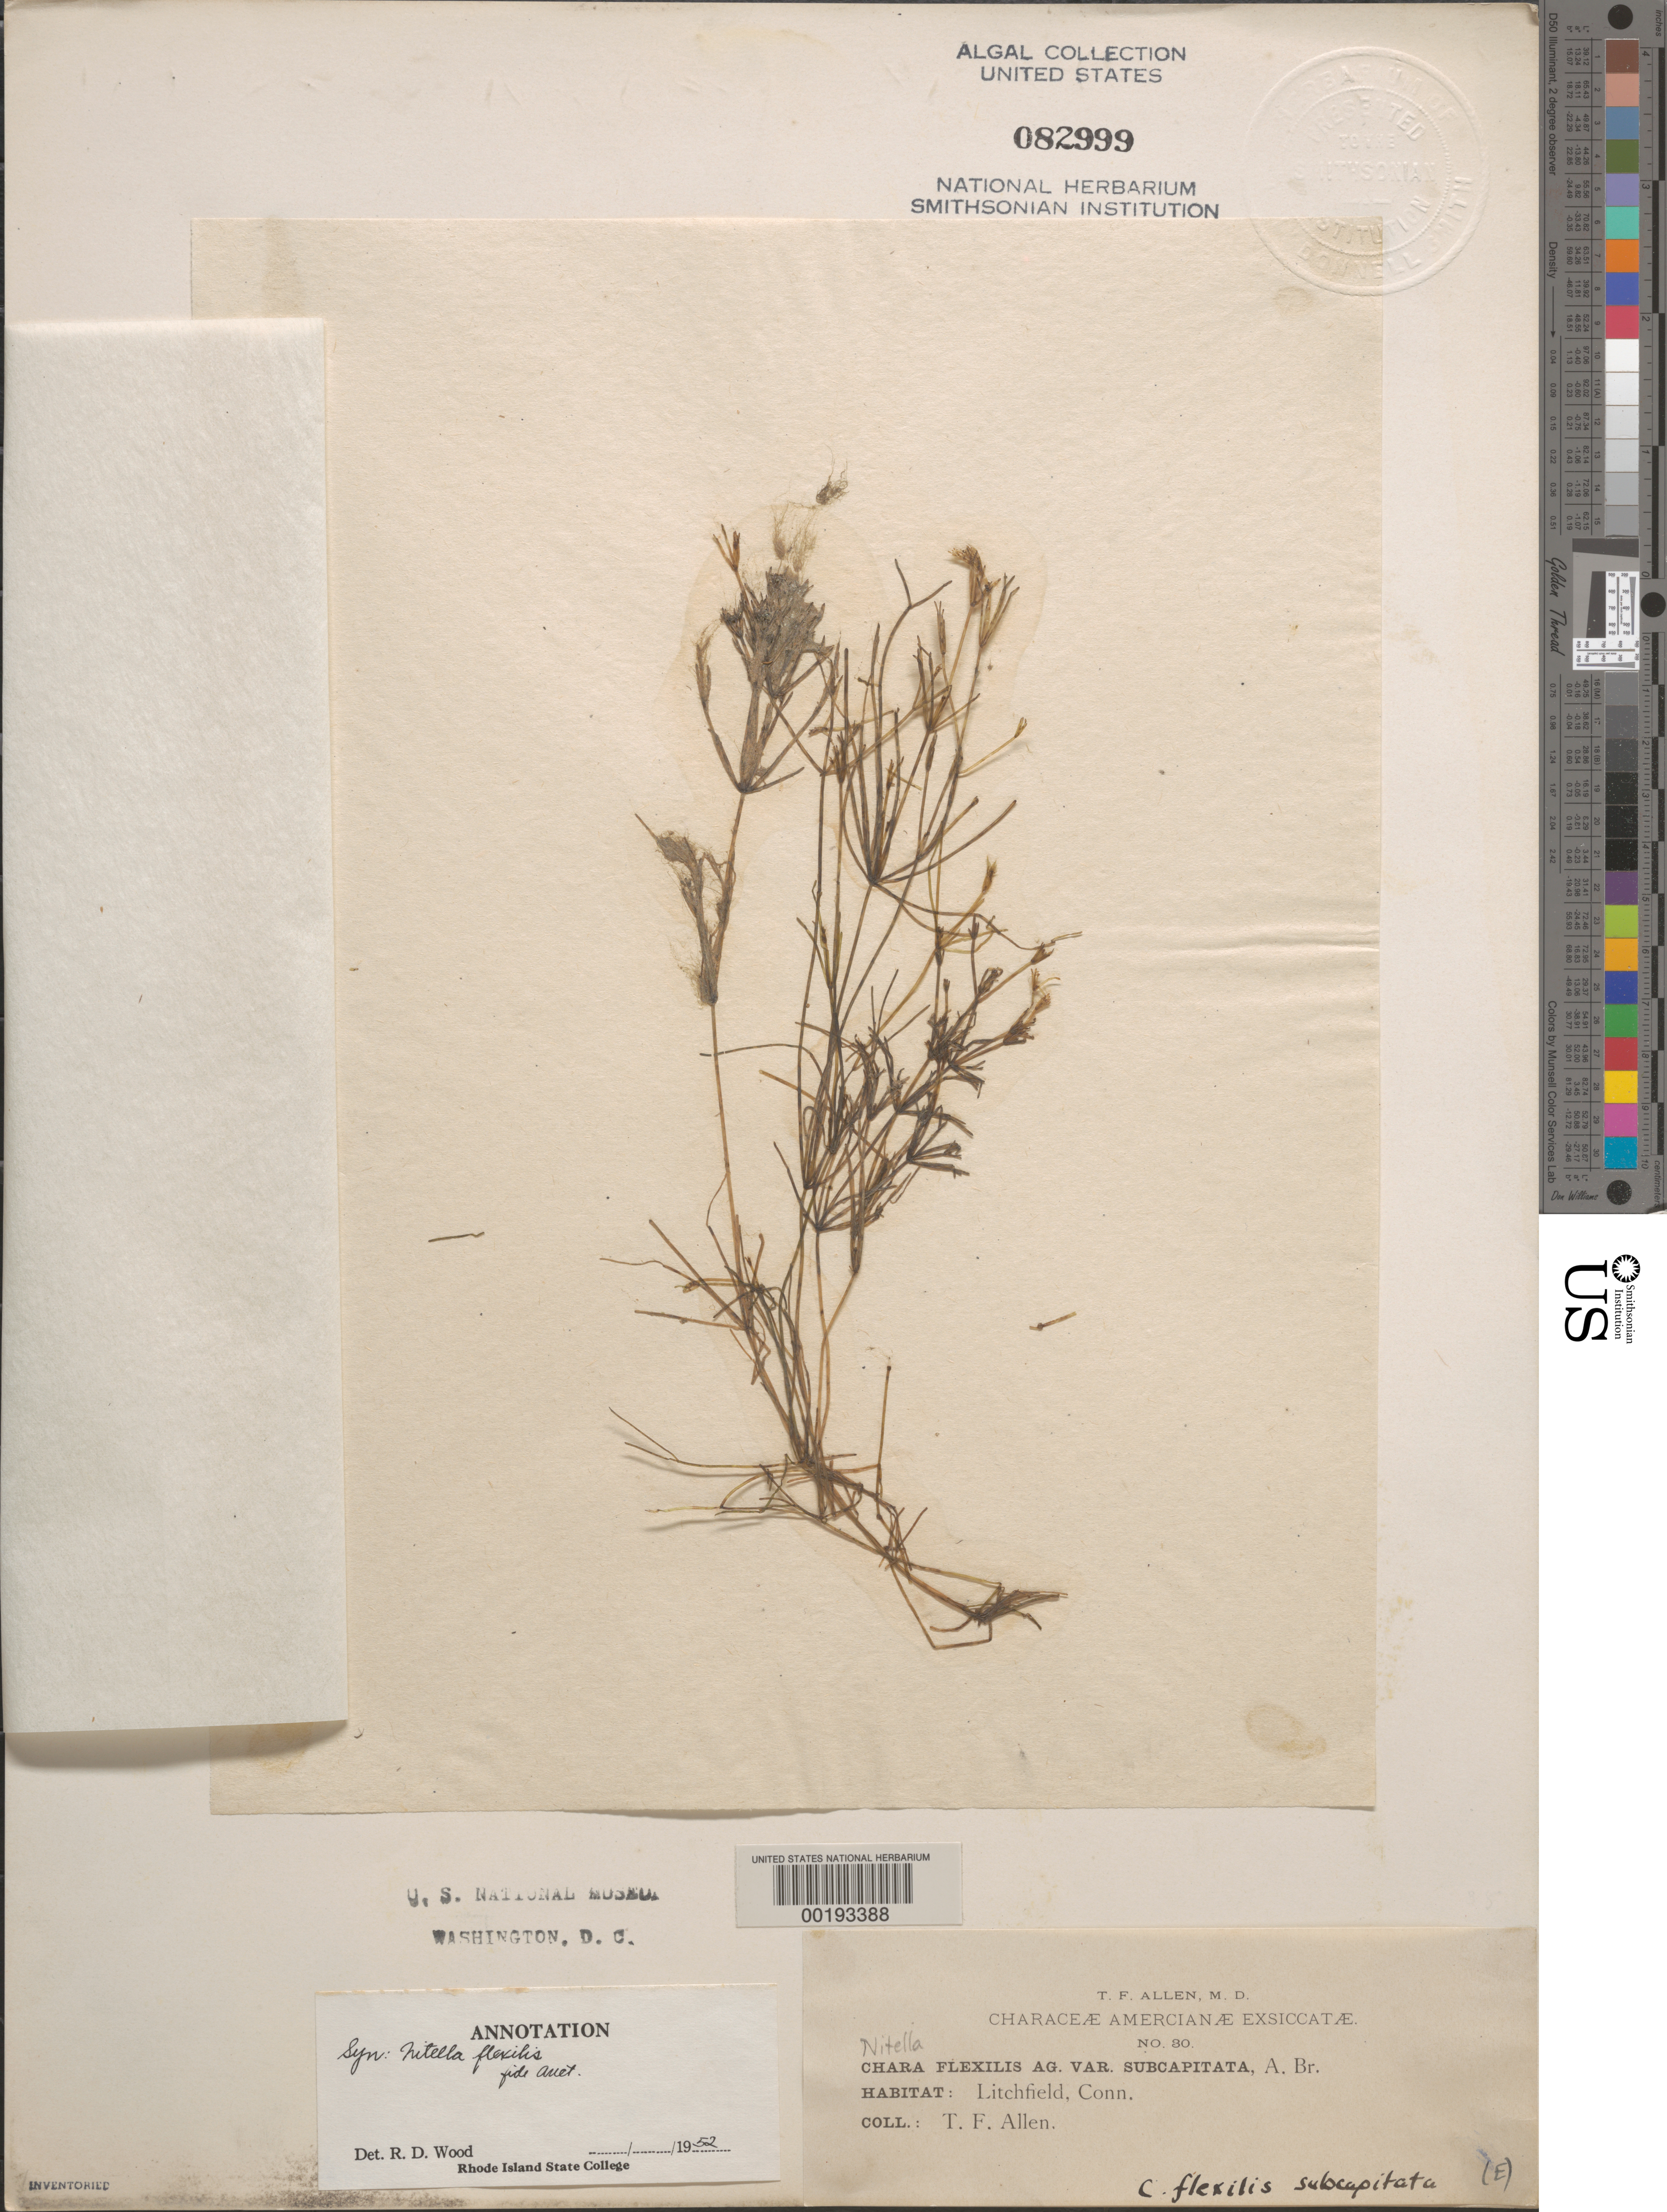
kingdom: Plantae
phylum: Charophyta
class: Charophyceae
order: Charales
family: Characeae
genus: Nitella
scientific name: Nitella flexilis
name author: (L.) C. Agardh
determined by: Wood, R. D.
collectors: T. F. Allen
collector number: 30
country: United States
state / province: Connecticut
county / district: Litchfield County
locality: Litchfield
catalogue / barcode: US 82999